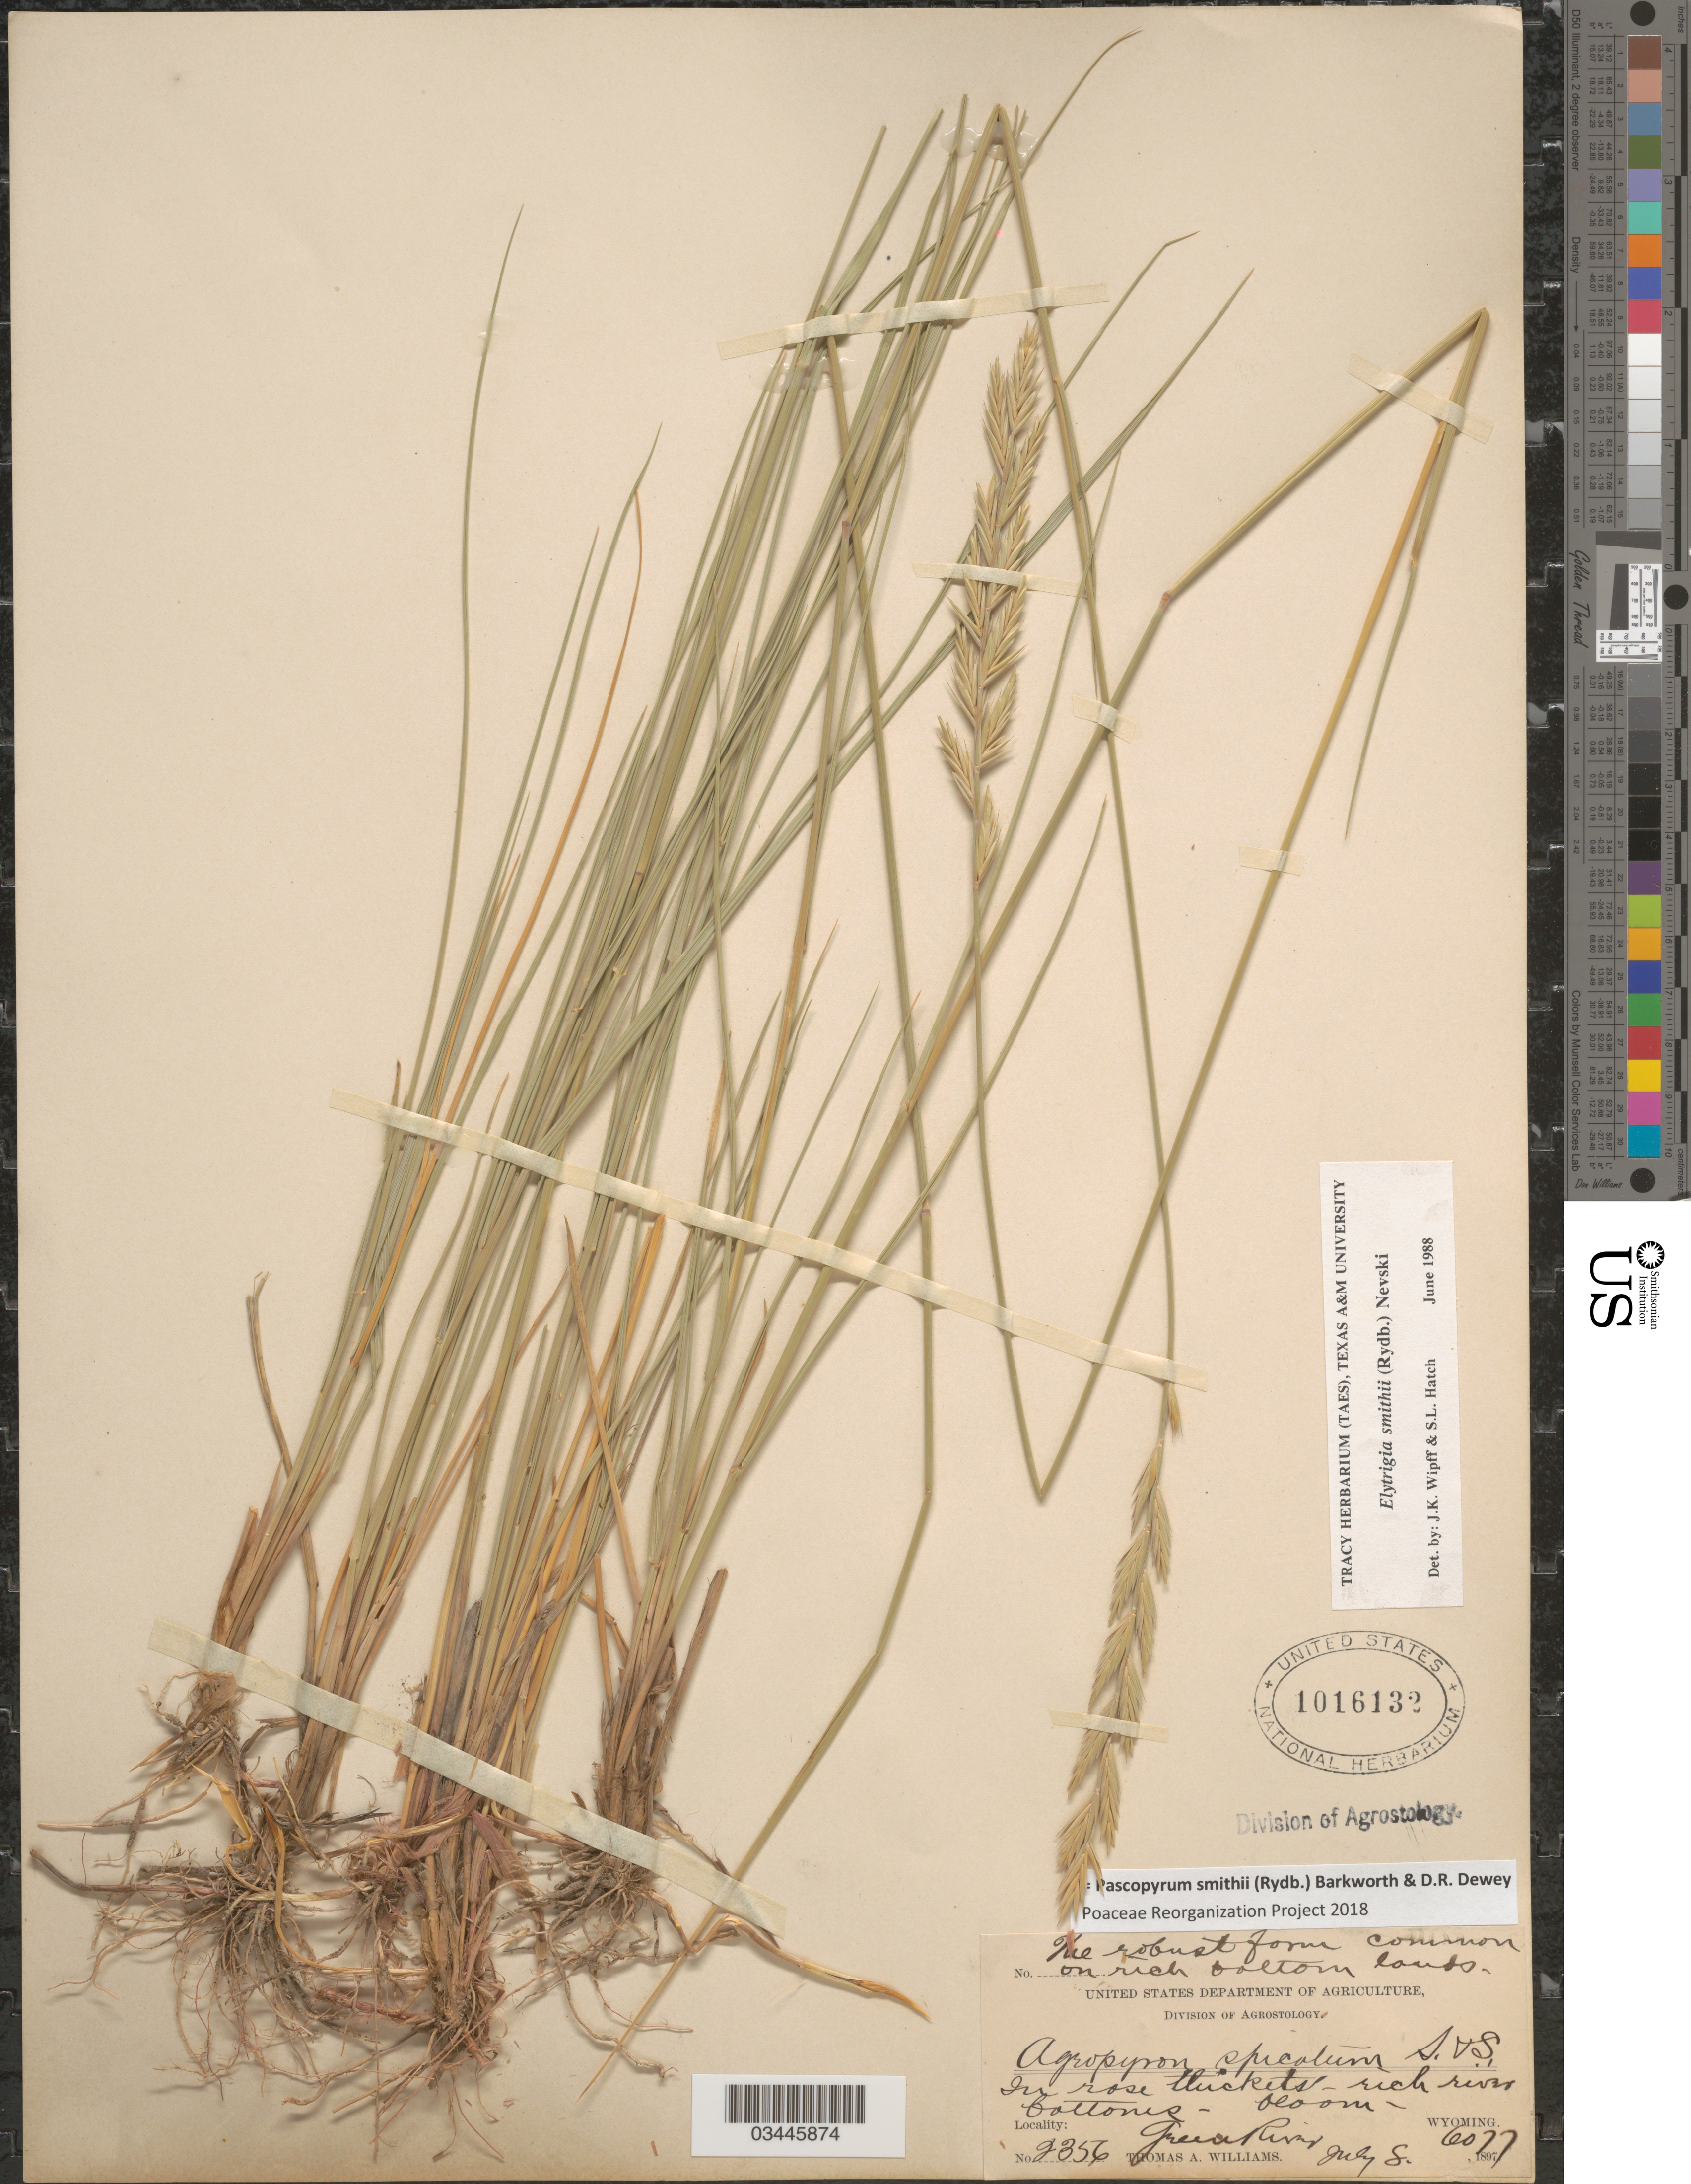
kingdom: Plantae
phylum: Tracheophyta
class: Liliopsida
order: Poales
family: Poaceae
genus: Pascopyrum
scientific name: Pascopyrum smithii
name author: (Rydb.) Barkworth & Dewey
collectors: T. A. Williams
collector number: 2356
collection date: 1897-07-08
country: United States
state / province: Wyoming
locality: The robust form common on rich bottom lands. In rose thickets - rich river bottoms. Green River.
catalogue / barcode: US 1016132